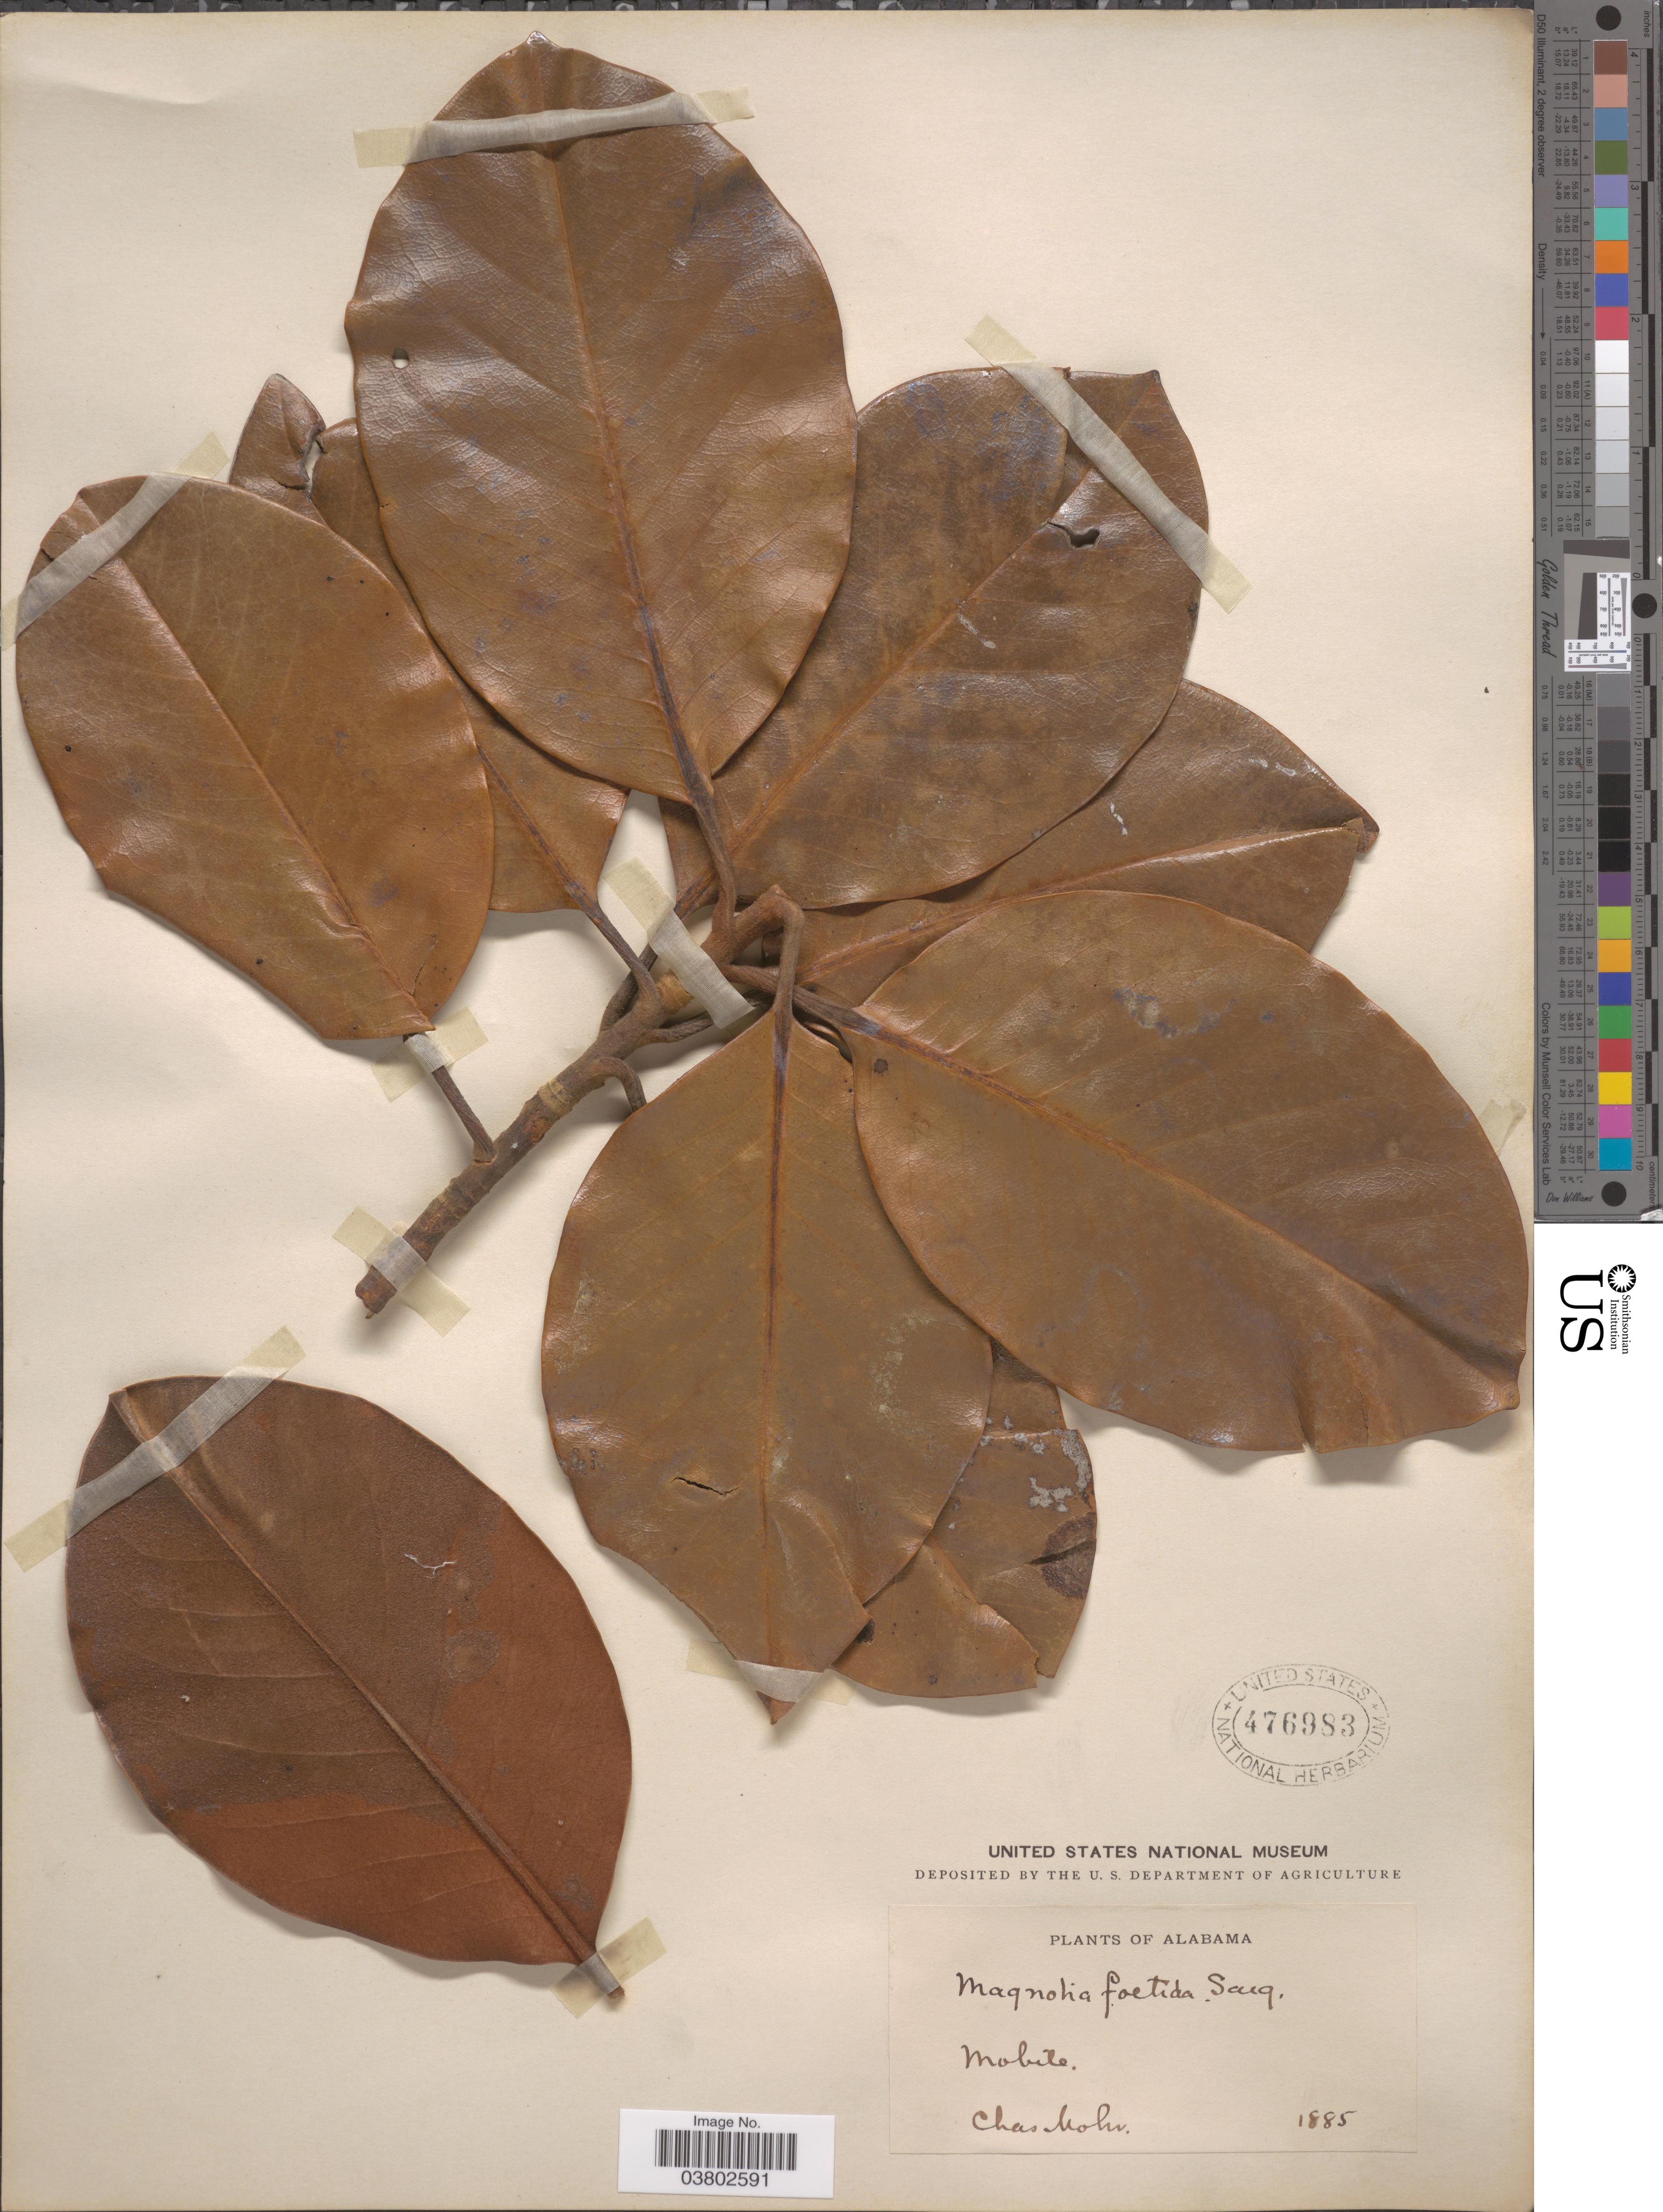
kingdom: Plantae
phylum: Tracheophyta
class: Magnoliopsida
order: Magnoliales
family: Magnoliaceae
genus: Magnolia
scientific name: Magnolia grandiflora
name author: L.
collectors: Mohr, C. T. (herbarium)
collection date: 1885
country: United States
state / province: Alabama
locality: Mobile.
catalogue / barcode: US 476983